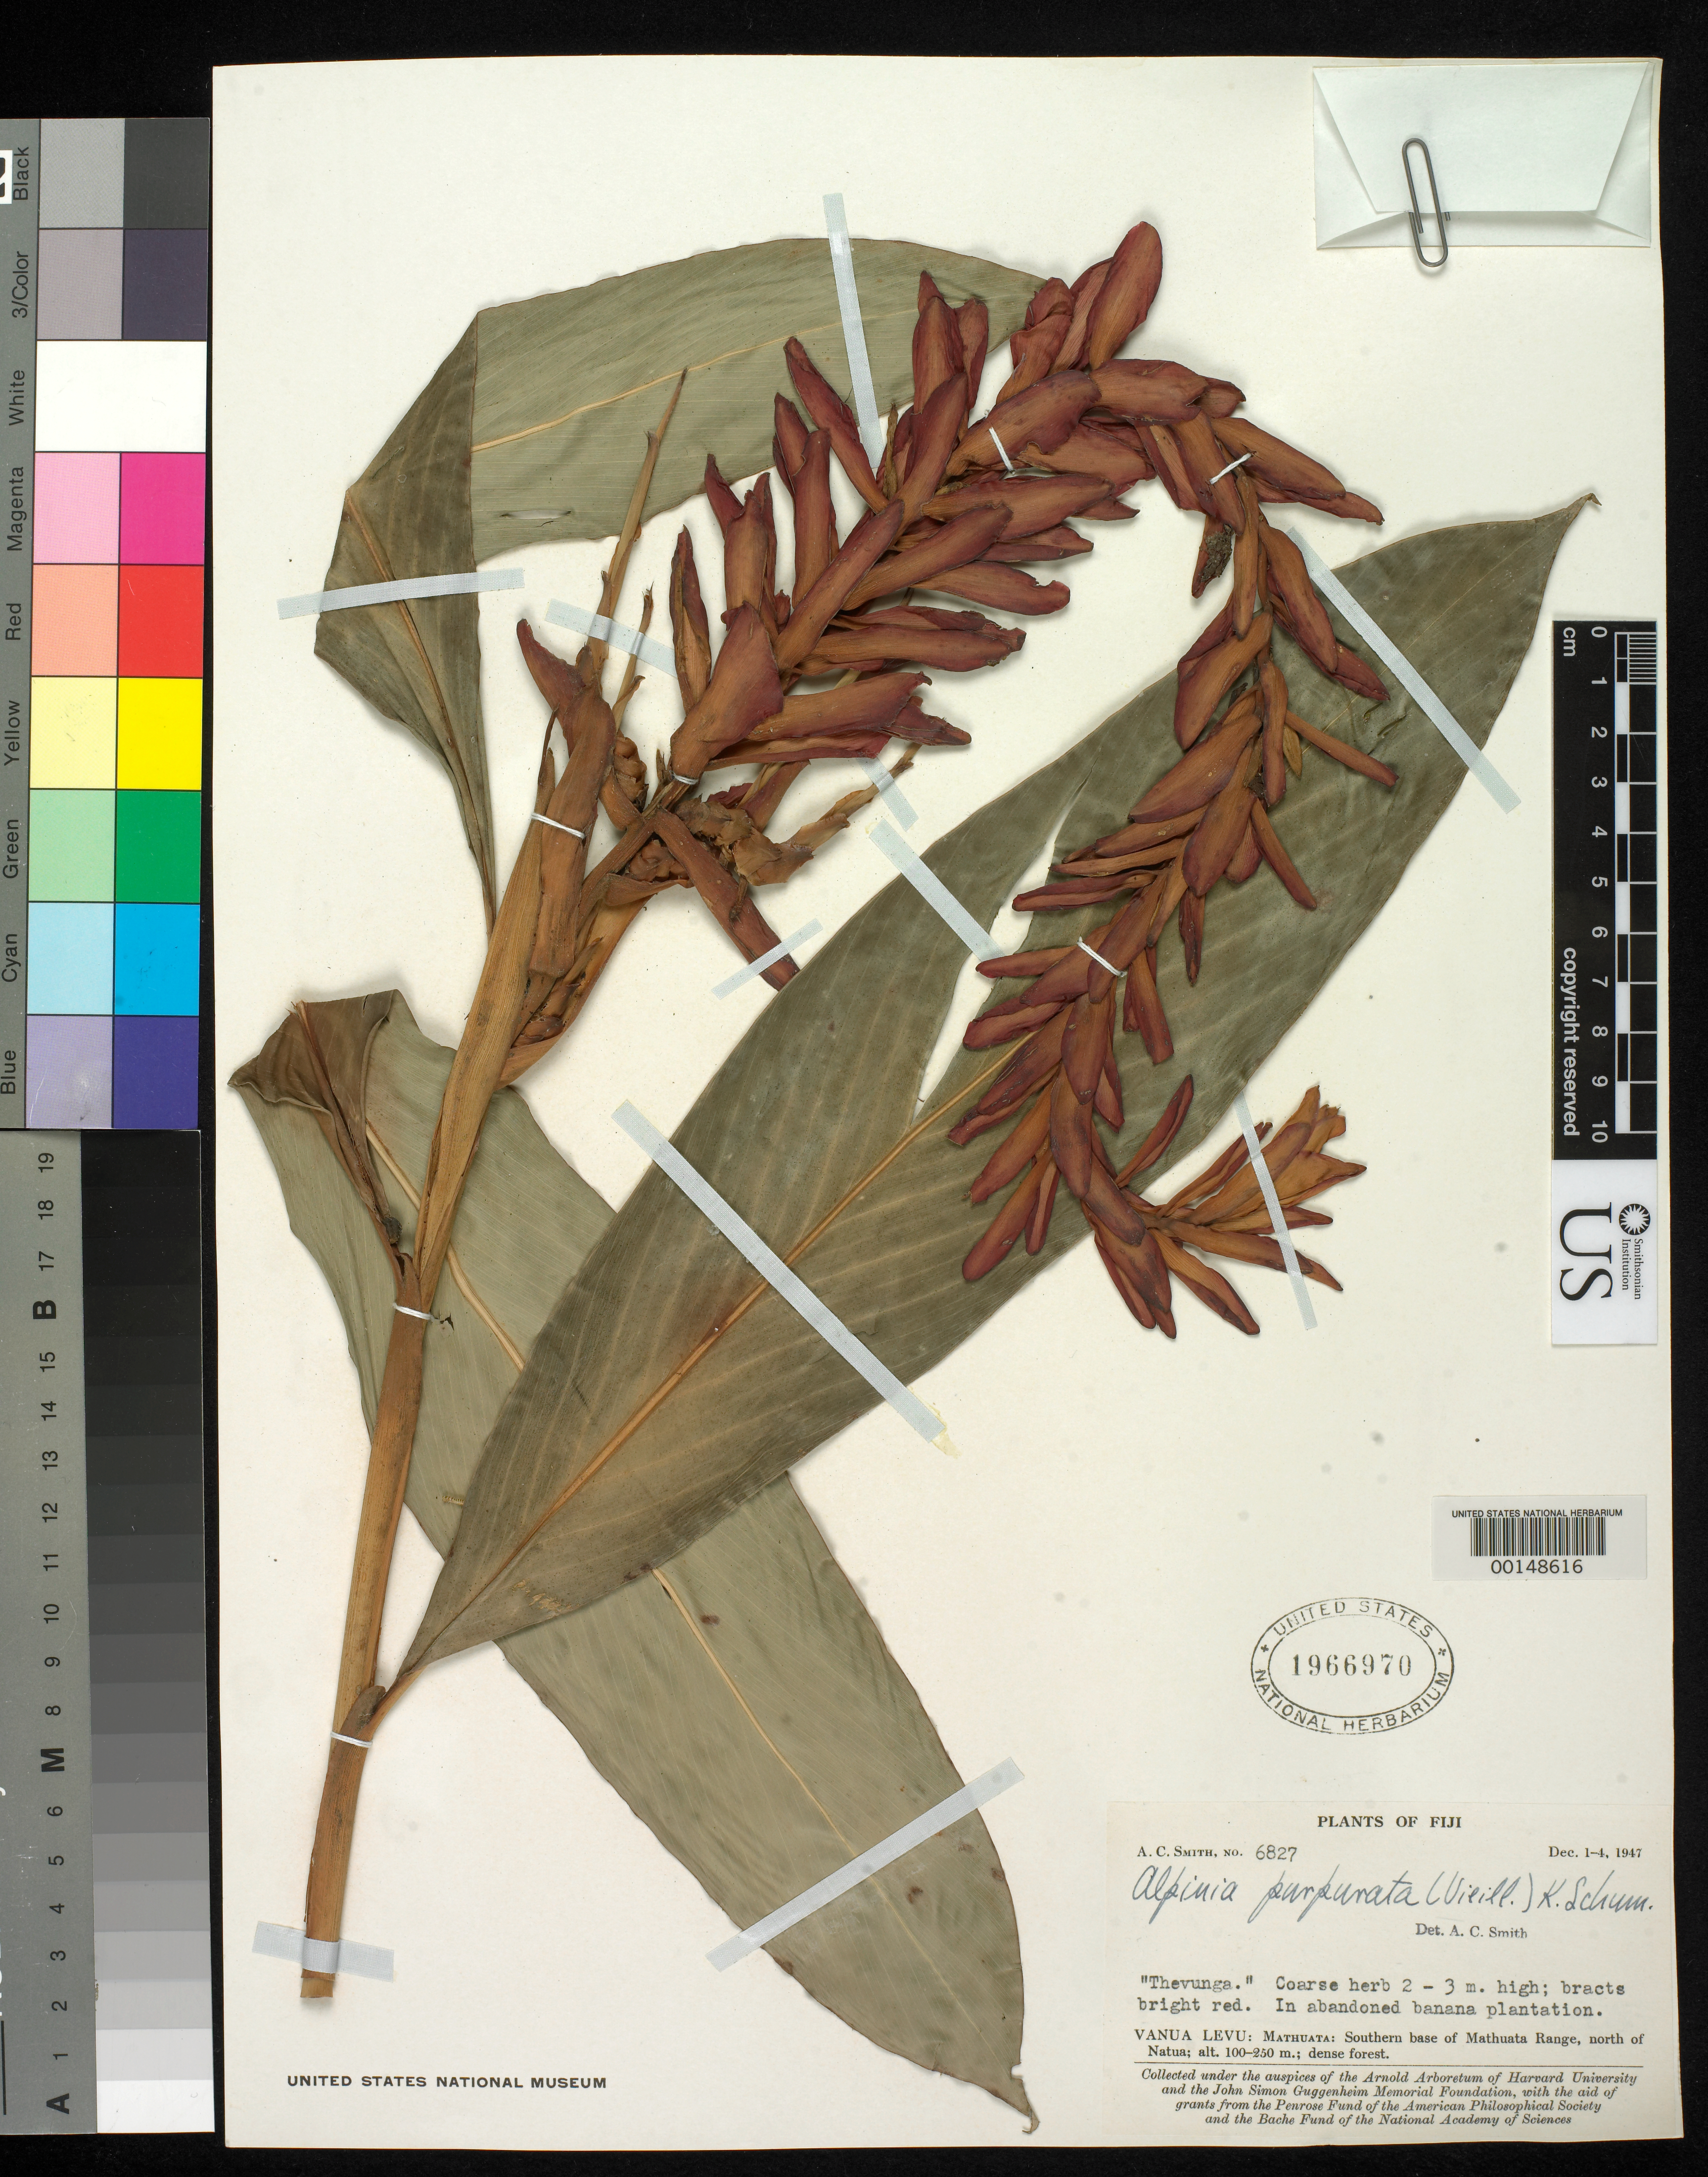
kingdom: Plantae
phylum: Tracheophyta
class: Liliopsida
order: Zingiberales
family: Zingiberaceae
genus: Alpinia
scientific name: Alpinia purpurata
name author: (Veill.) K. Schum.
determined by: Smith, A. C.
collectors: A. C. Smith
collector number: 6827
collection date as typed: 01 Dec 1947 to 04 Dec 1947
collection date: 1947-12-01/1947-12-04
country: Fiji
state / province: Northern Division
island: Macuata-i-wai [Mathuata-i-wai]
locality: Mathuata Prov., southern base of Mathuata Prov. range, N of Natua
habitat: in abandoned banana plantation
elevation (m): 100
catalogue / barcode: US 1966970